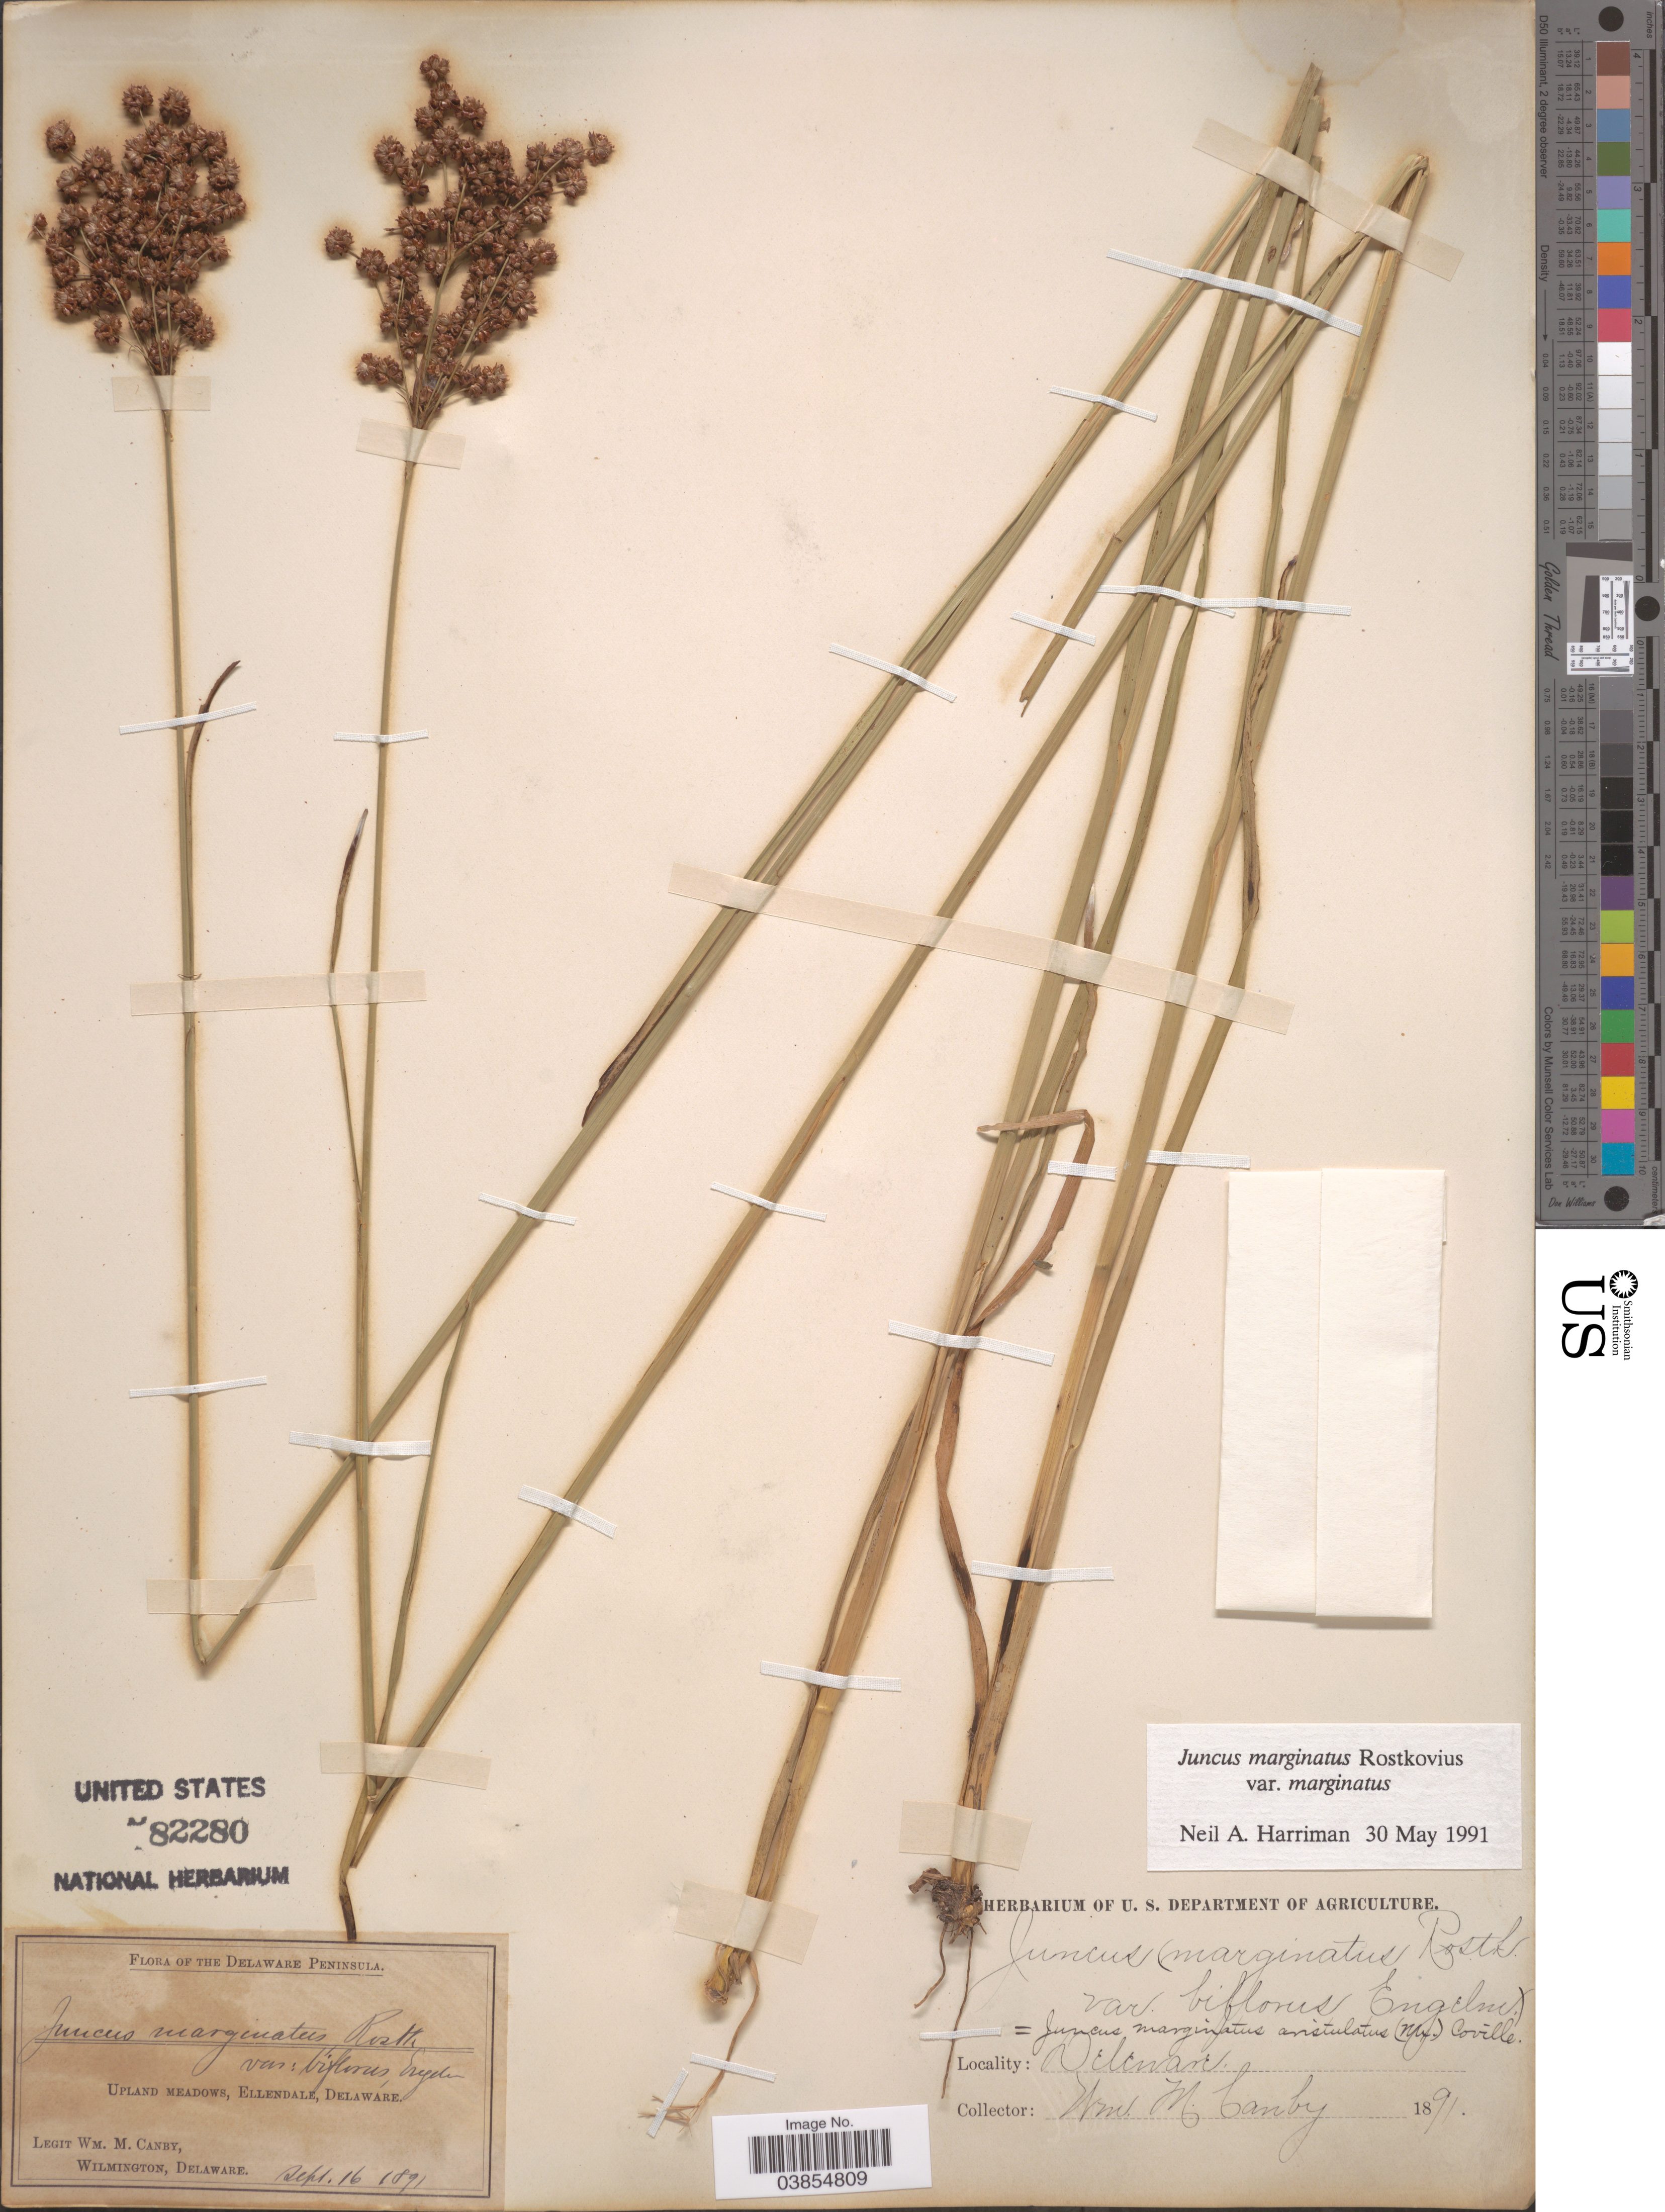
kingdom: Plantae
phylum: Tracheophyta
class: Liliopsida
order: Poales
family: Juncaceae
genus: Juncus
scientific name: Juncus marginatus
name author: Rostk.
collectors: W. M. Canby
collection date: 1891-09-16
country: United States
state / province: Delaware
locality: The Delaware Peninsula. Upland meadows, Ellendale.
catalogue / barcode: US 82280